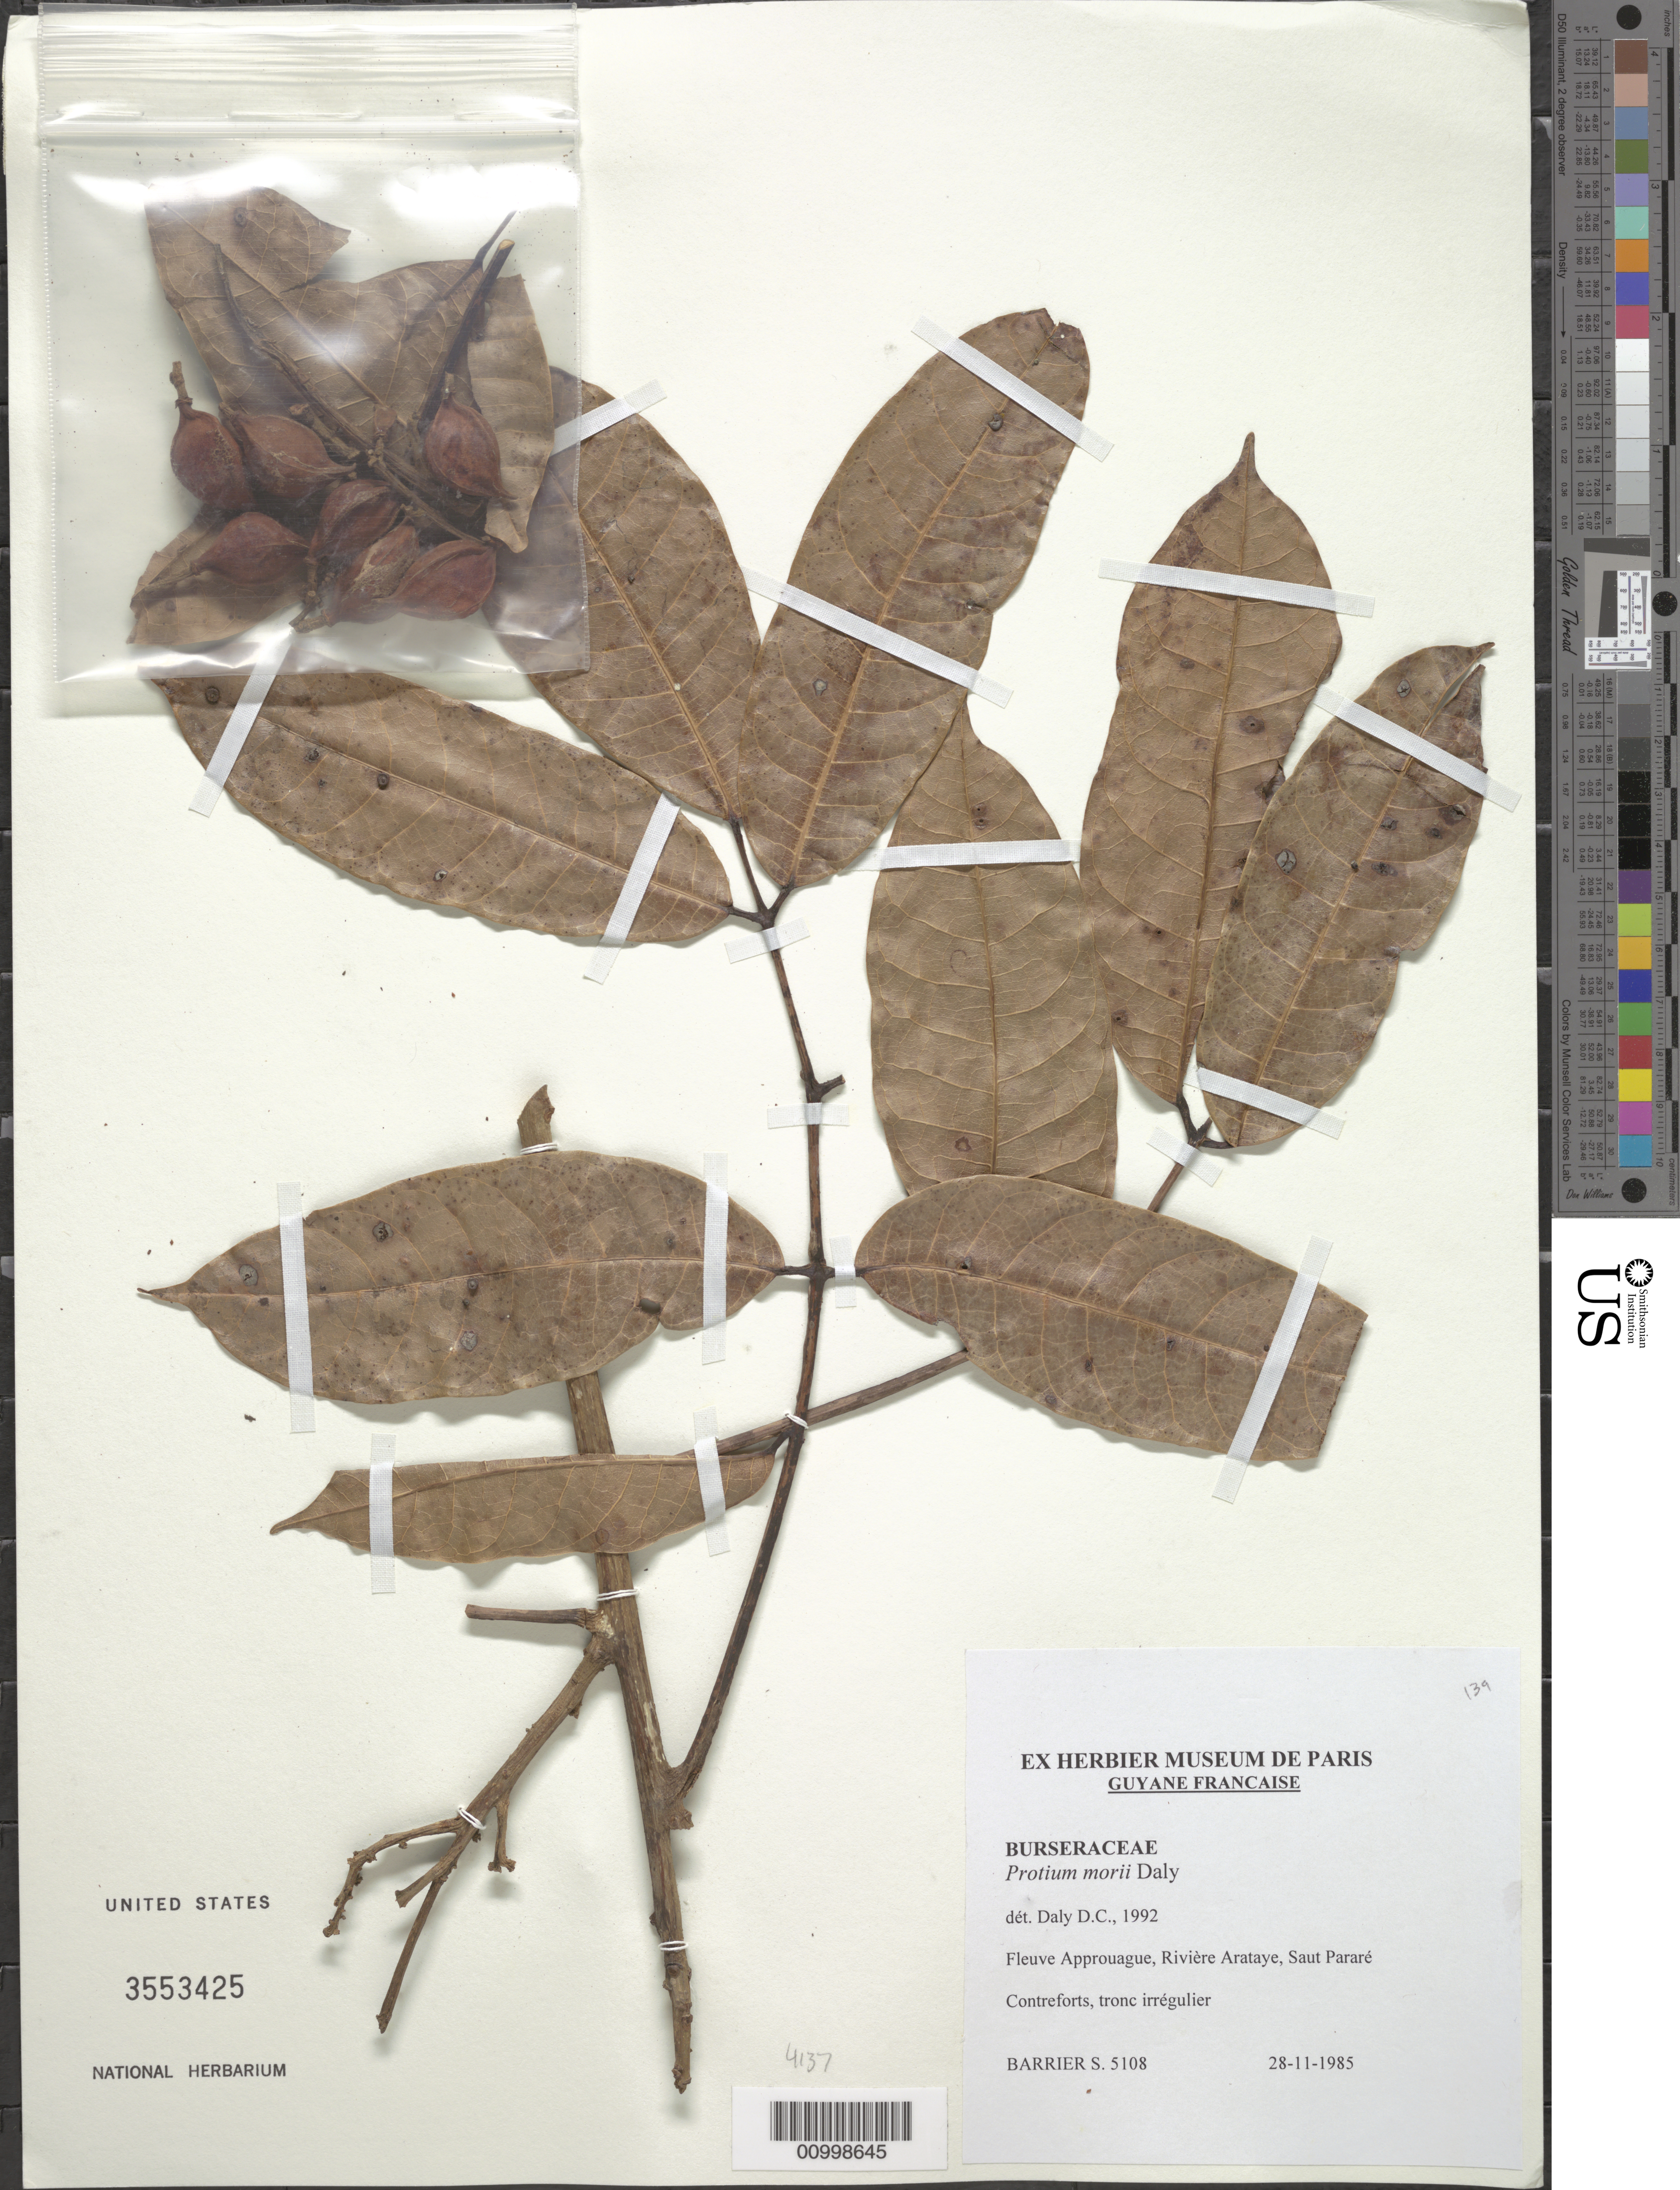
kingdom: Plantae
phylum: Tracheophyta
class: Magnoliopsida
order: Sapindales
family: Burseraceae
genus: Protium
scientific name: Protium morii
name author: Daly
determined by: Daly, D. C.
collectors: S. Barrier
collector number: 5108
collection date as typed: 28-Nov-85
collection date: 1985-11-28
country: French Guiana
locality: Fleuve Approuague, Riviere Arataye, Saut Pararé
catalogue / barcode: US 3553425